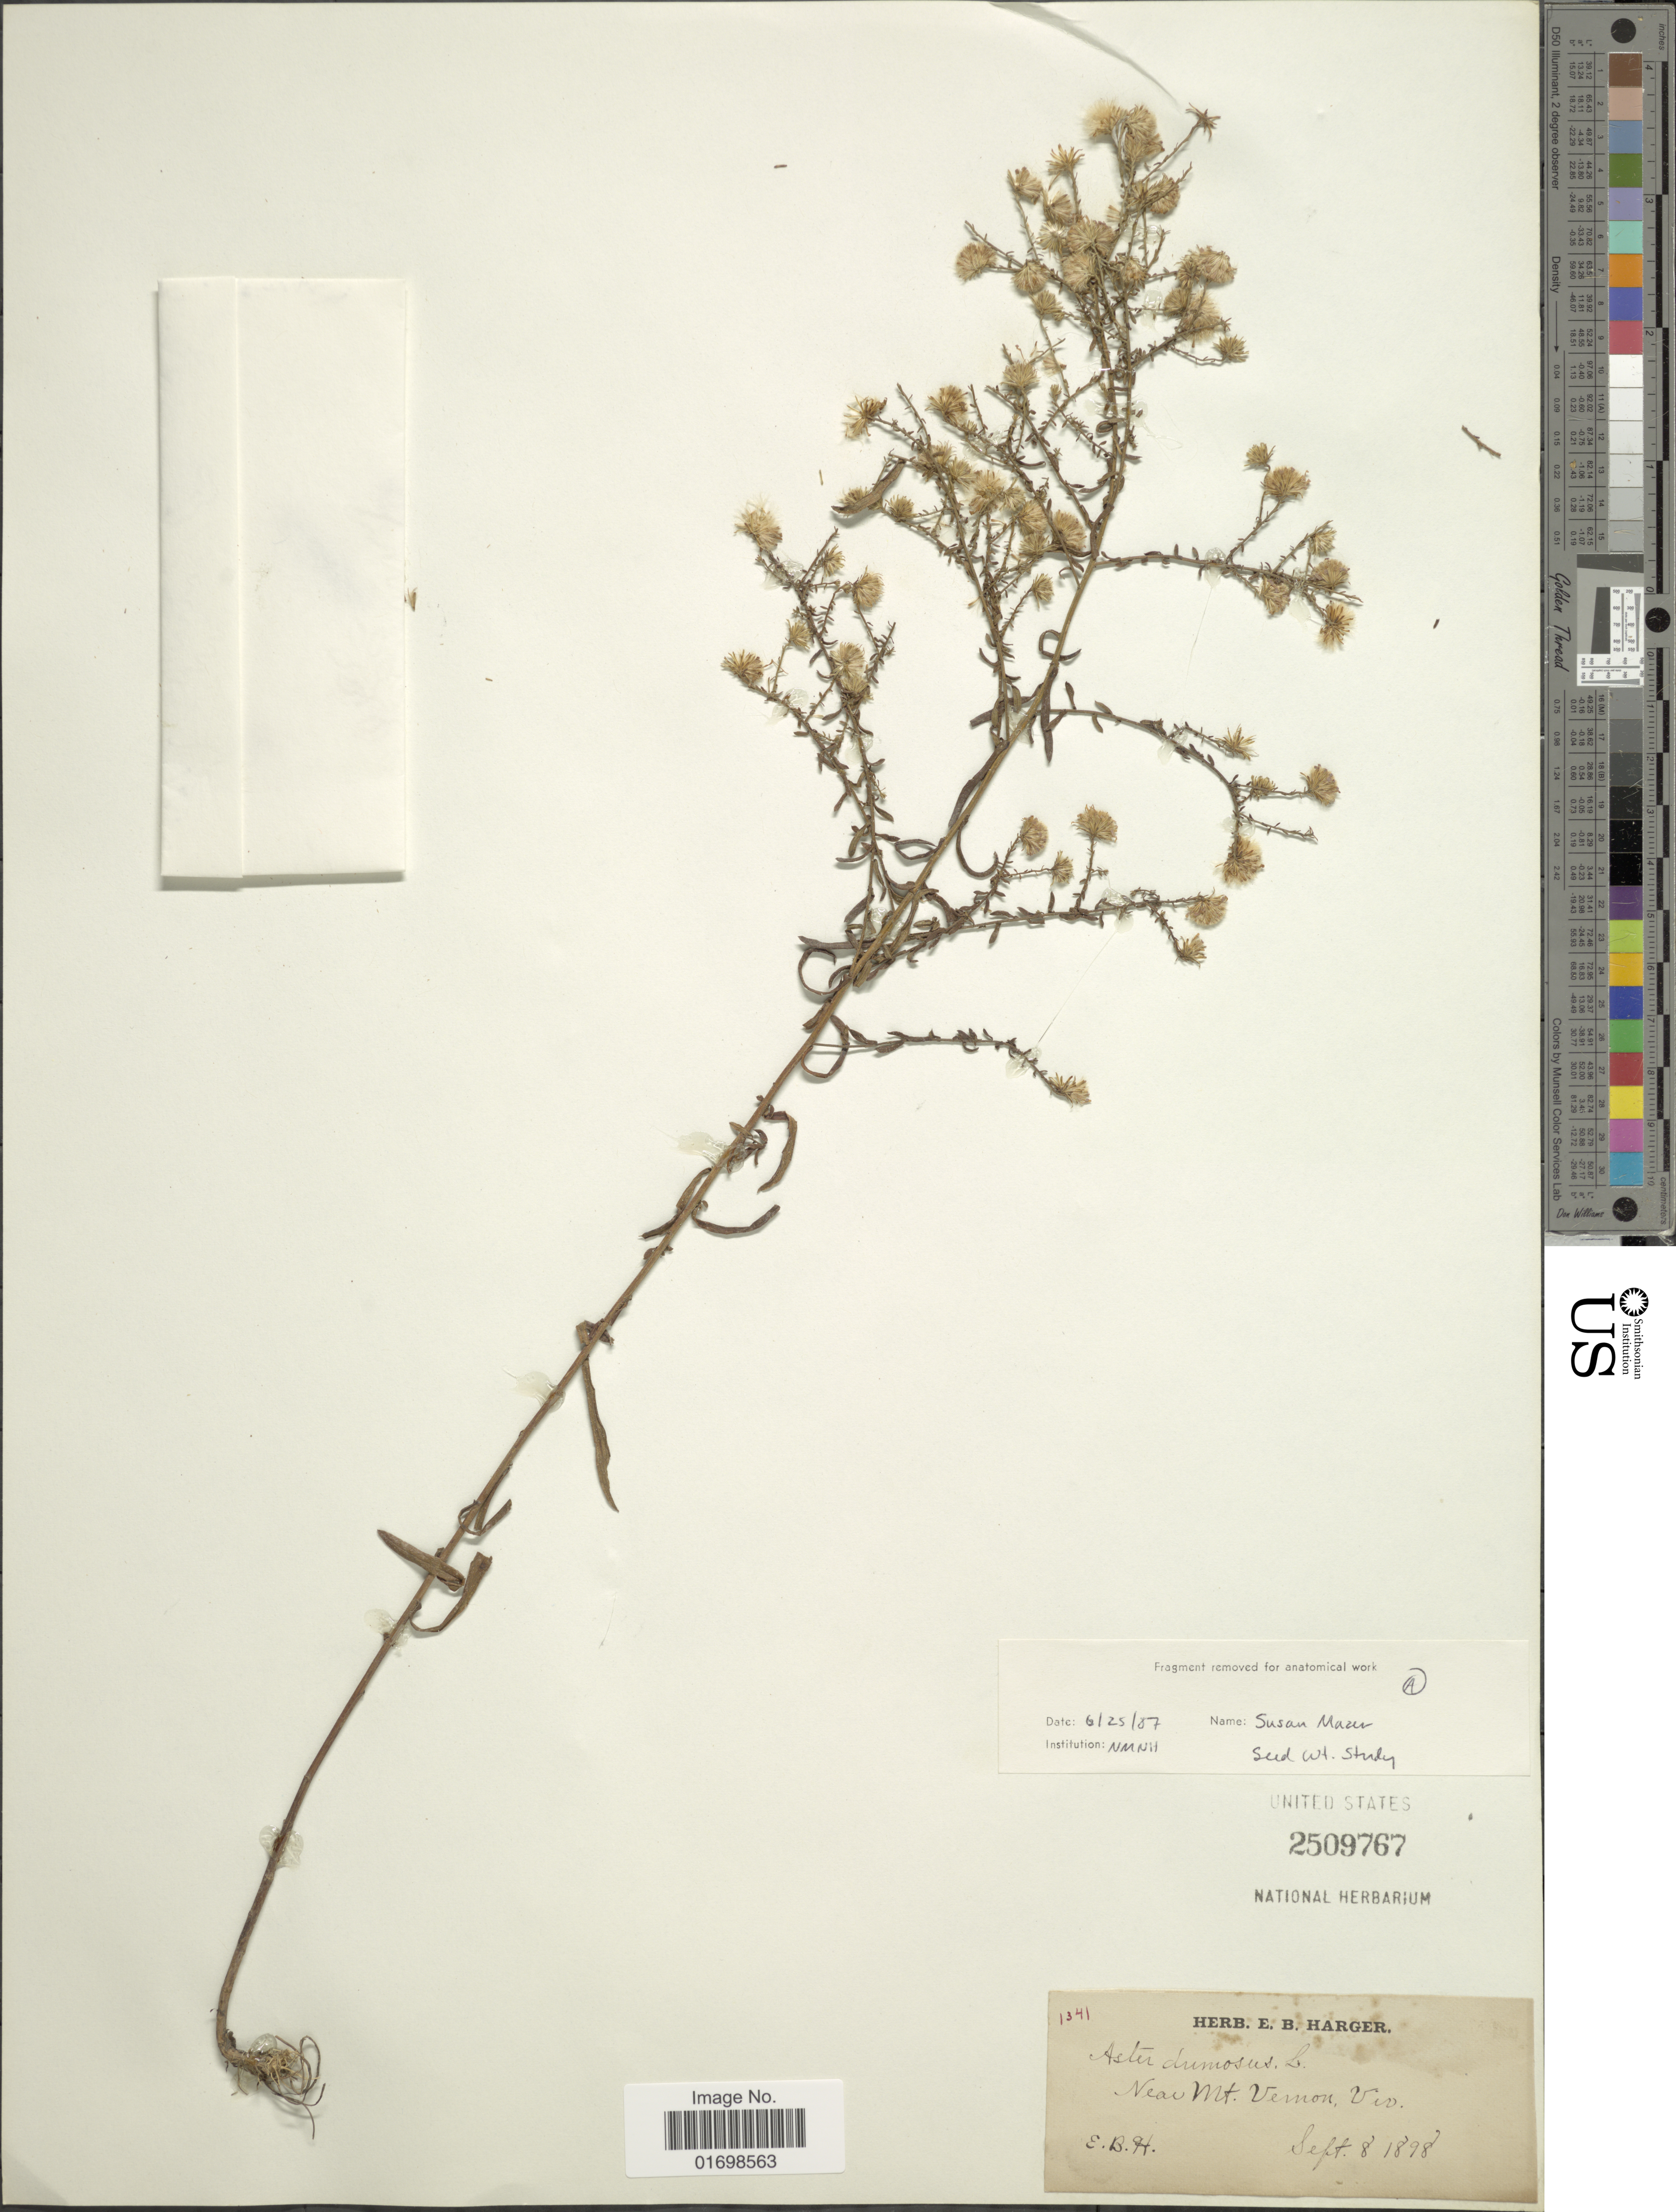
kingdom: Plantae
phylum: Tracheophyta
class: Magnoliopsida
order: Asterales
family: Asteraceae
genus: Symphyotrichum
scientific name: Symphyotrichum dumosum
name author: (L.) G.L. Nesom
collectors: E. B. Harger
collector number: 1341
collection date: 1898-09-08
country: United States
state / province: Virginia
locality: Near Mt. Vernon, Vir.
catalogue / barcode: US 2509767